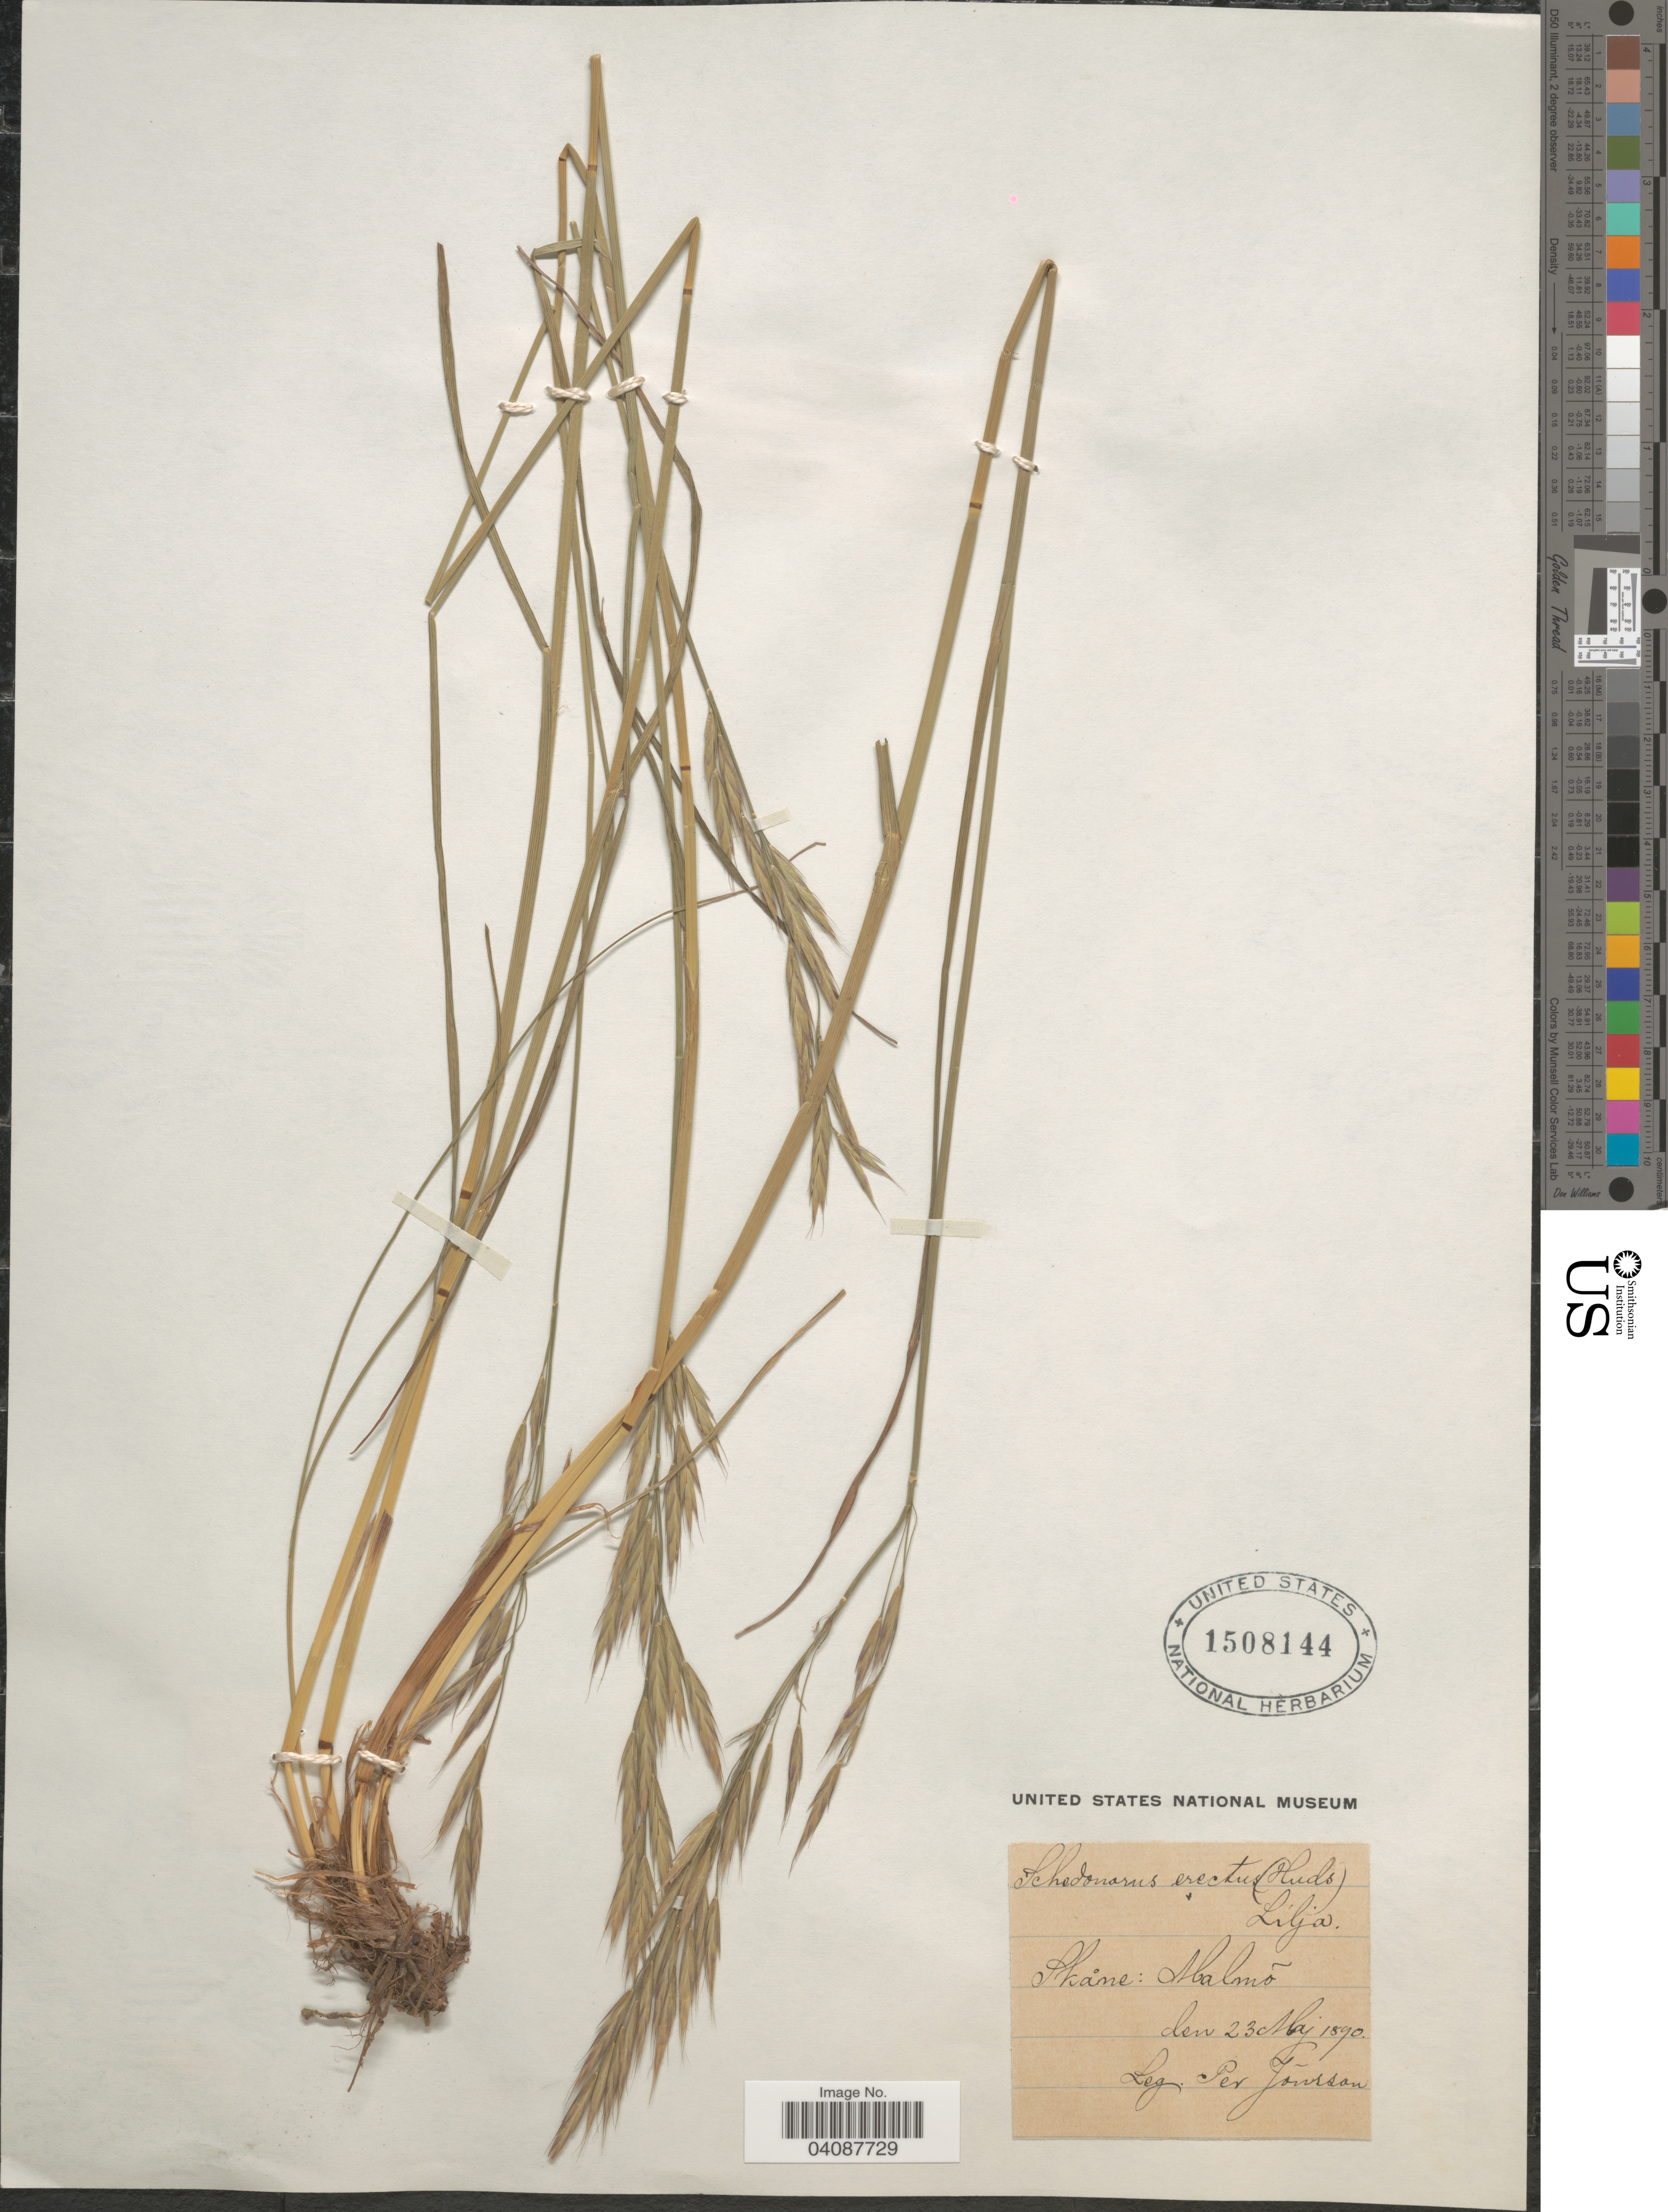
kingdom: Plantae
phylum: Tracheophyta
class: Liliopsida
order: Poales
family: Poaceae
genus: Bromus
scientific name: Bromus erectus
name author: Huds.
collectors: P. Jonsson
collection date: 1890-05-23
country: Sweden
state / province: Skåne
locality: Halmõ.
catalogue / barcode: US 1508144